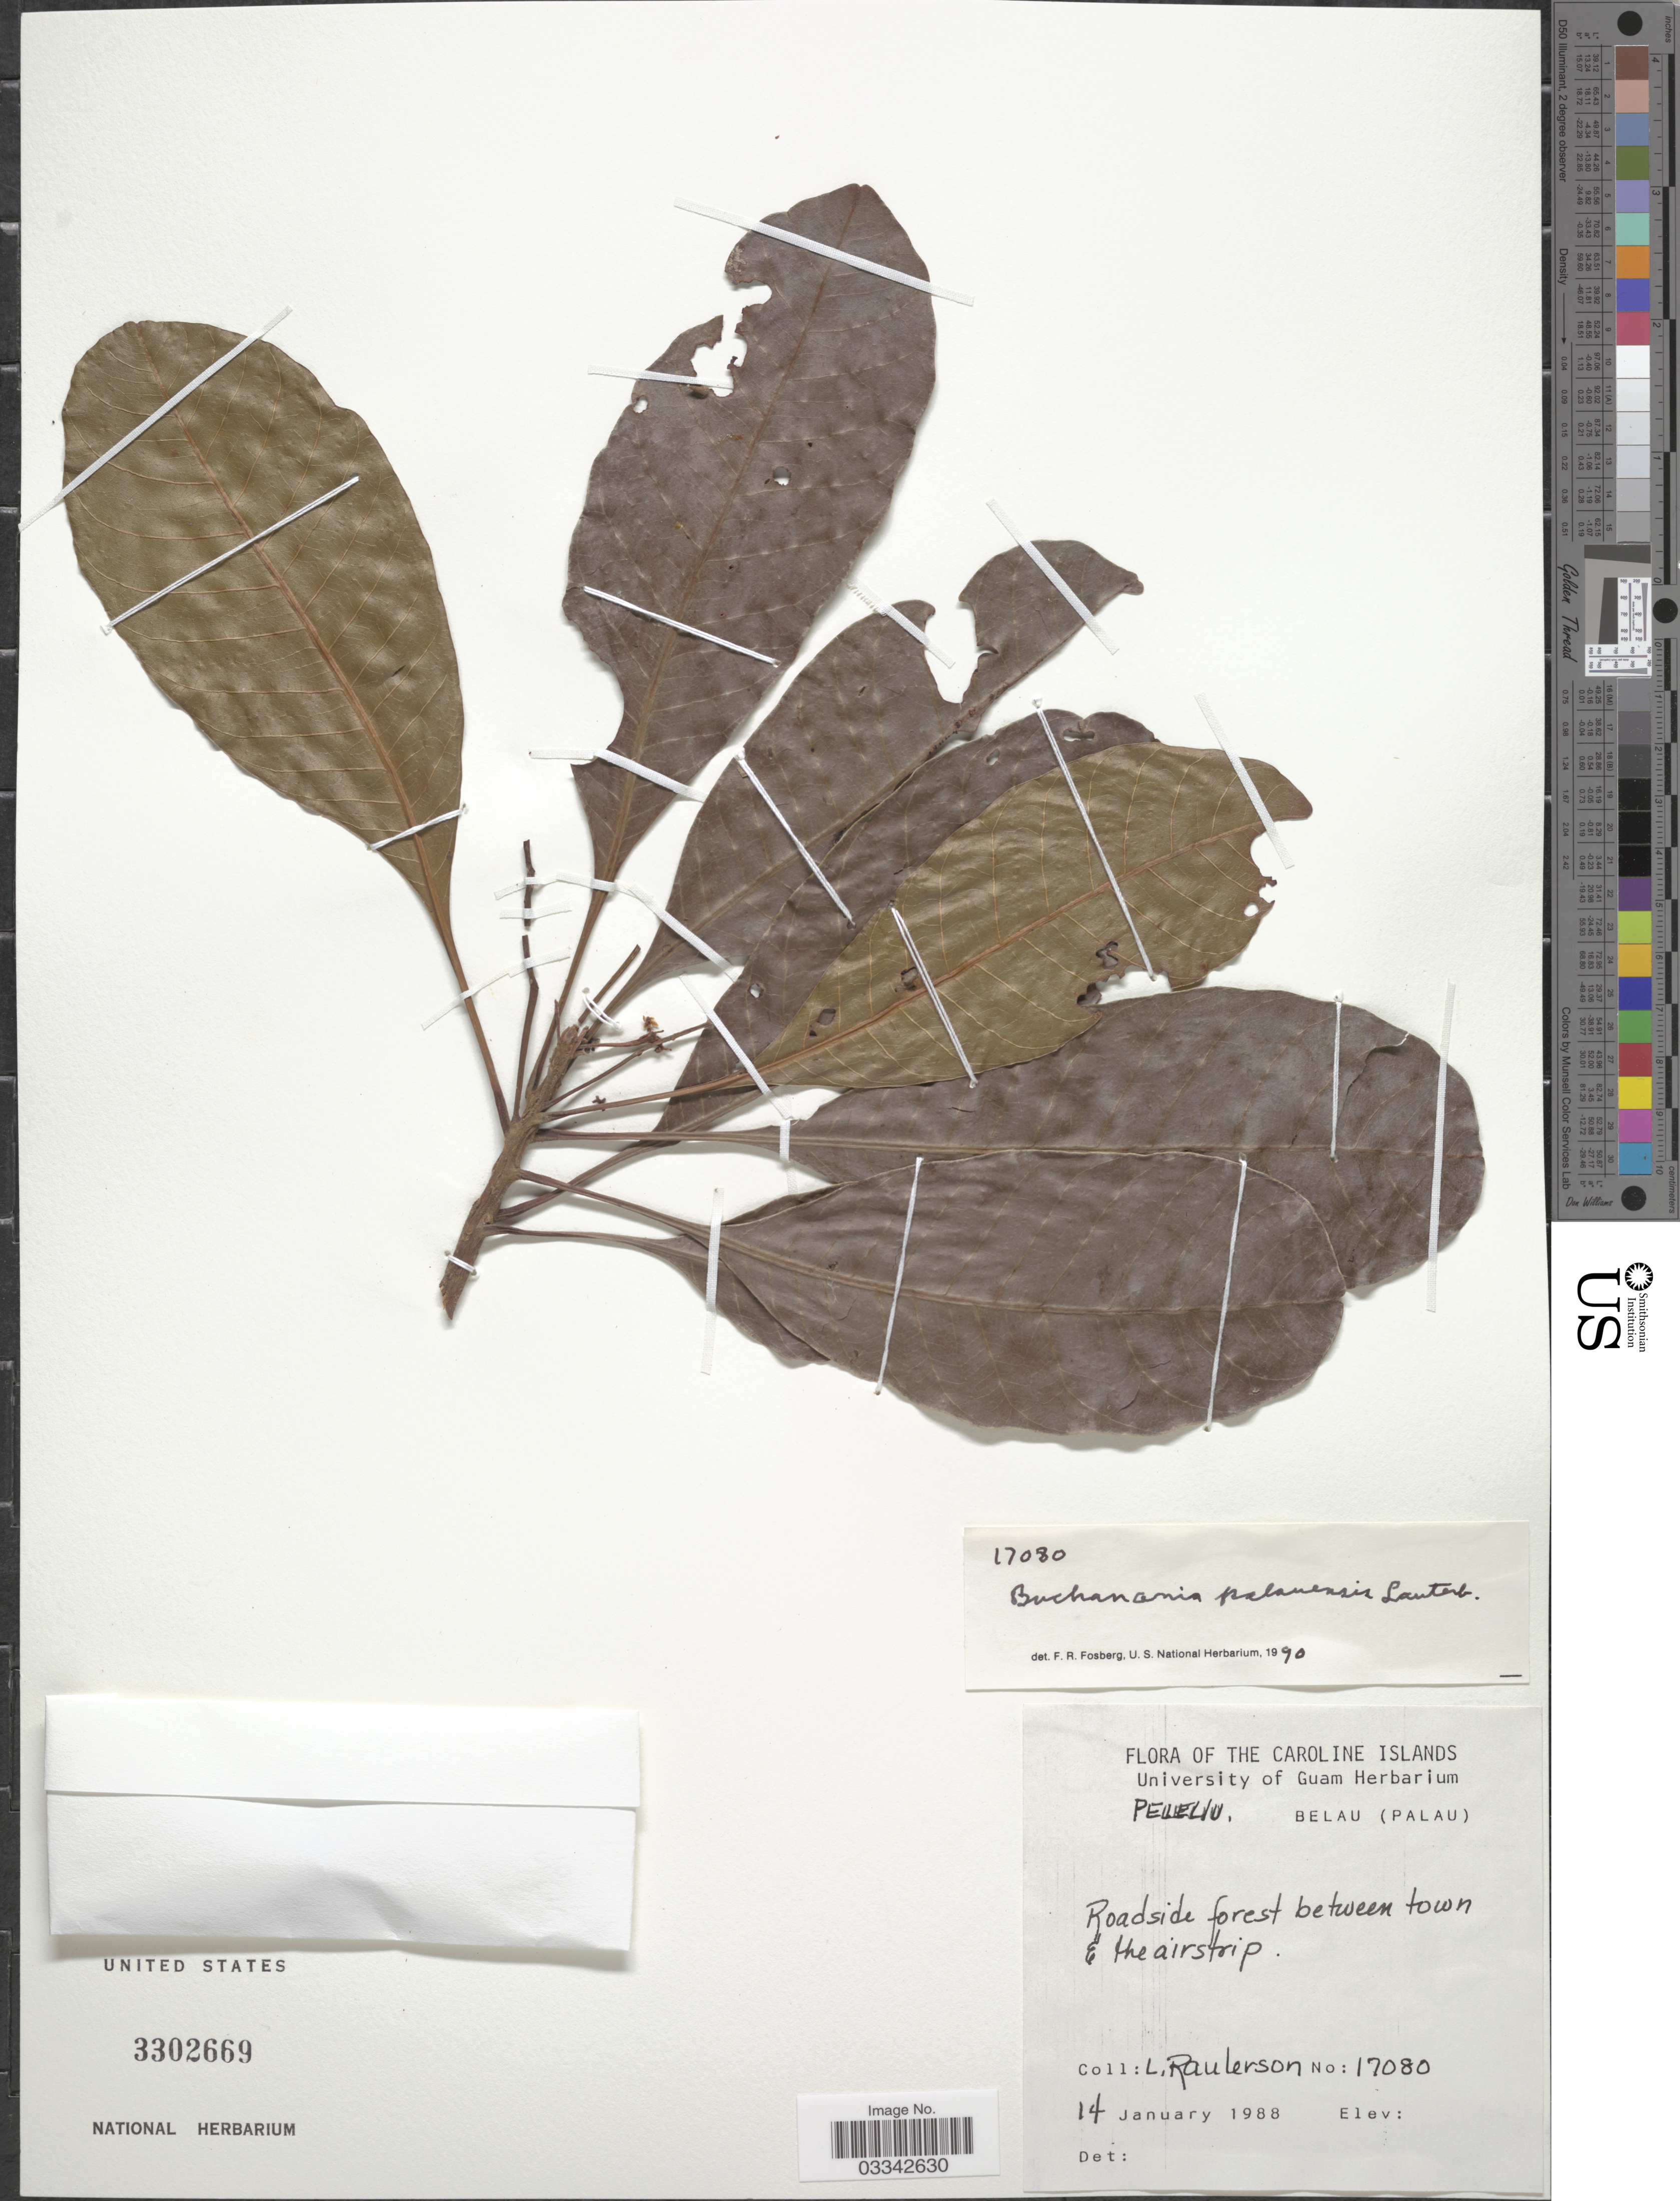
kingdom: Plantae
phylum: Tracheophyta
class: Magnoliopsida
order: Sapindales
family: Anacardiaceae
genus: Buchanania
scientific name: Buchanania palawensis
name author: Lauterb.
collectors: L. Raulerson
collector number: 17080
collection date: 1988-01-14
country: Palau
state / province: Belau Outliers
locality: The Caroline Islands. Peleliu. Roadside forest between town & the airstrip.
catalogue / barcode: US 3302669